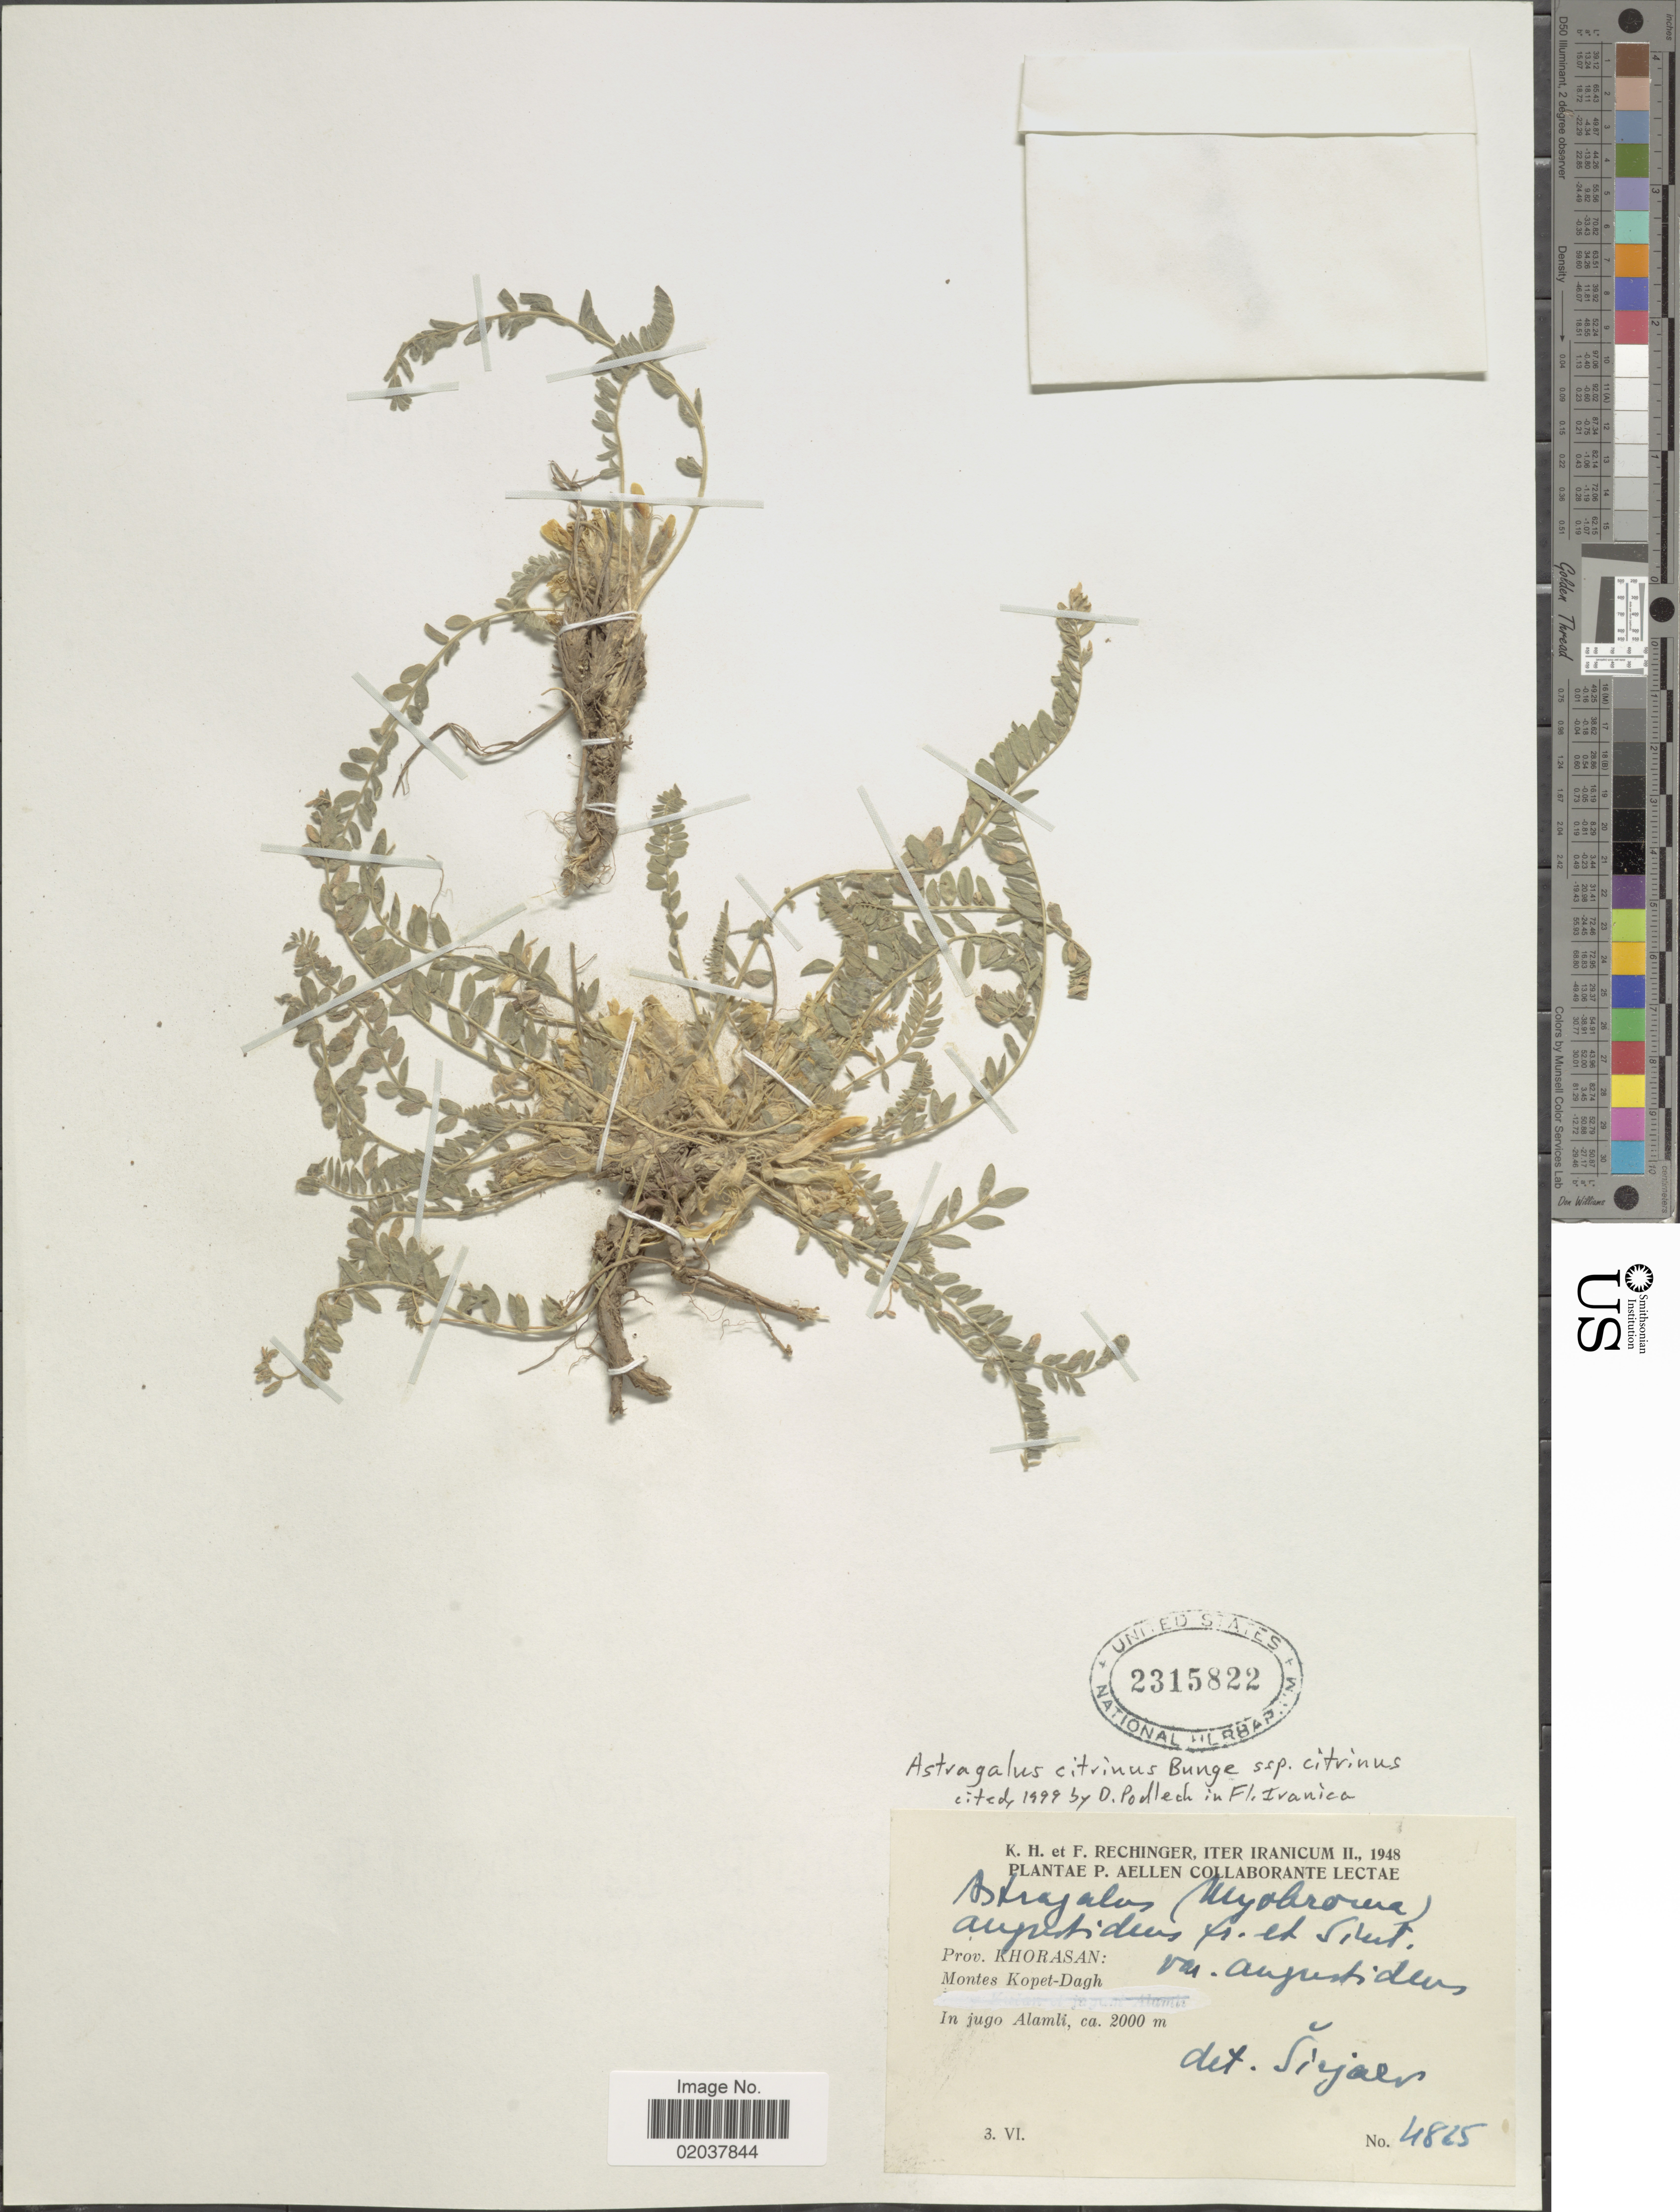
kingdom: Plantae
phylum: Tracheophyta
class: Magnoliopsida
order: Fabales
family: Fabaceae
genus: Astragalus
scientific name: Astragalus citrinus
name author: Bunge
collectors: K. H. Rechinger & F. Rechinger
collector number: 4825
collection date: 1948-06-03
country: Iran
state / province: Khorasan [obsolete]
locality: Montes Kopet-Dagh, jugo Alamli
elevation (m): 2000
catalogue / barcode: US 2315822